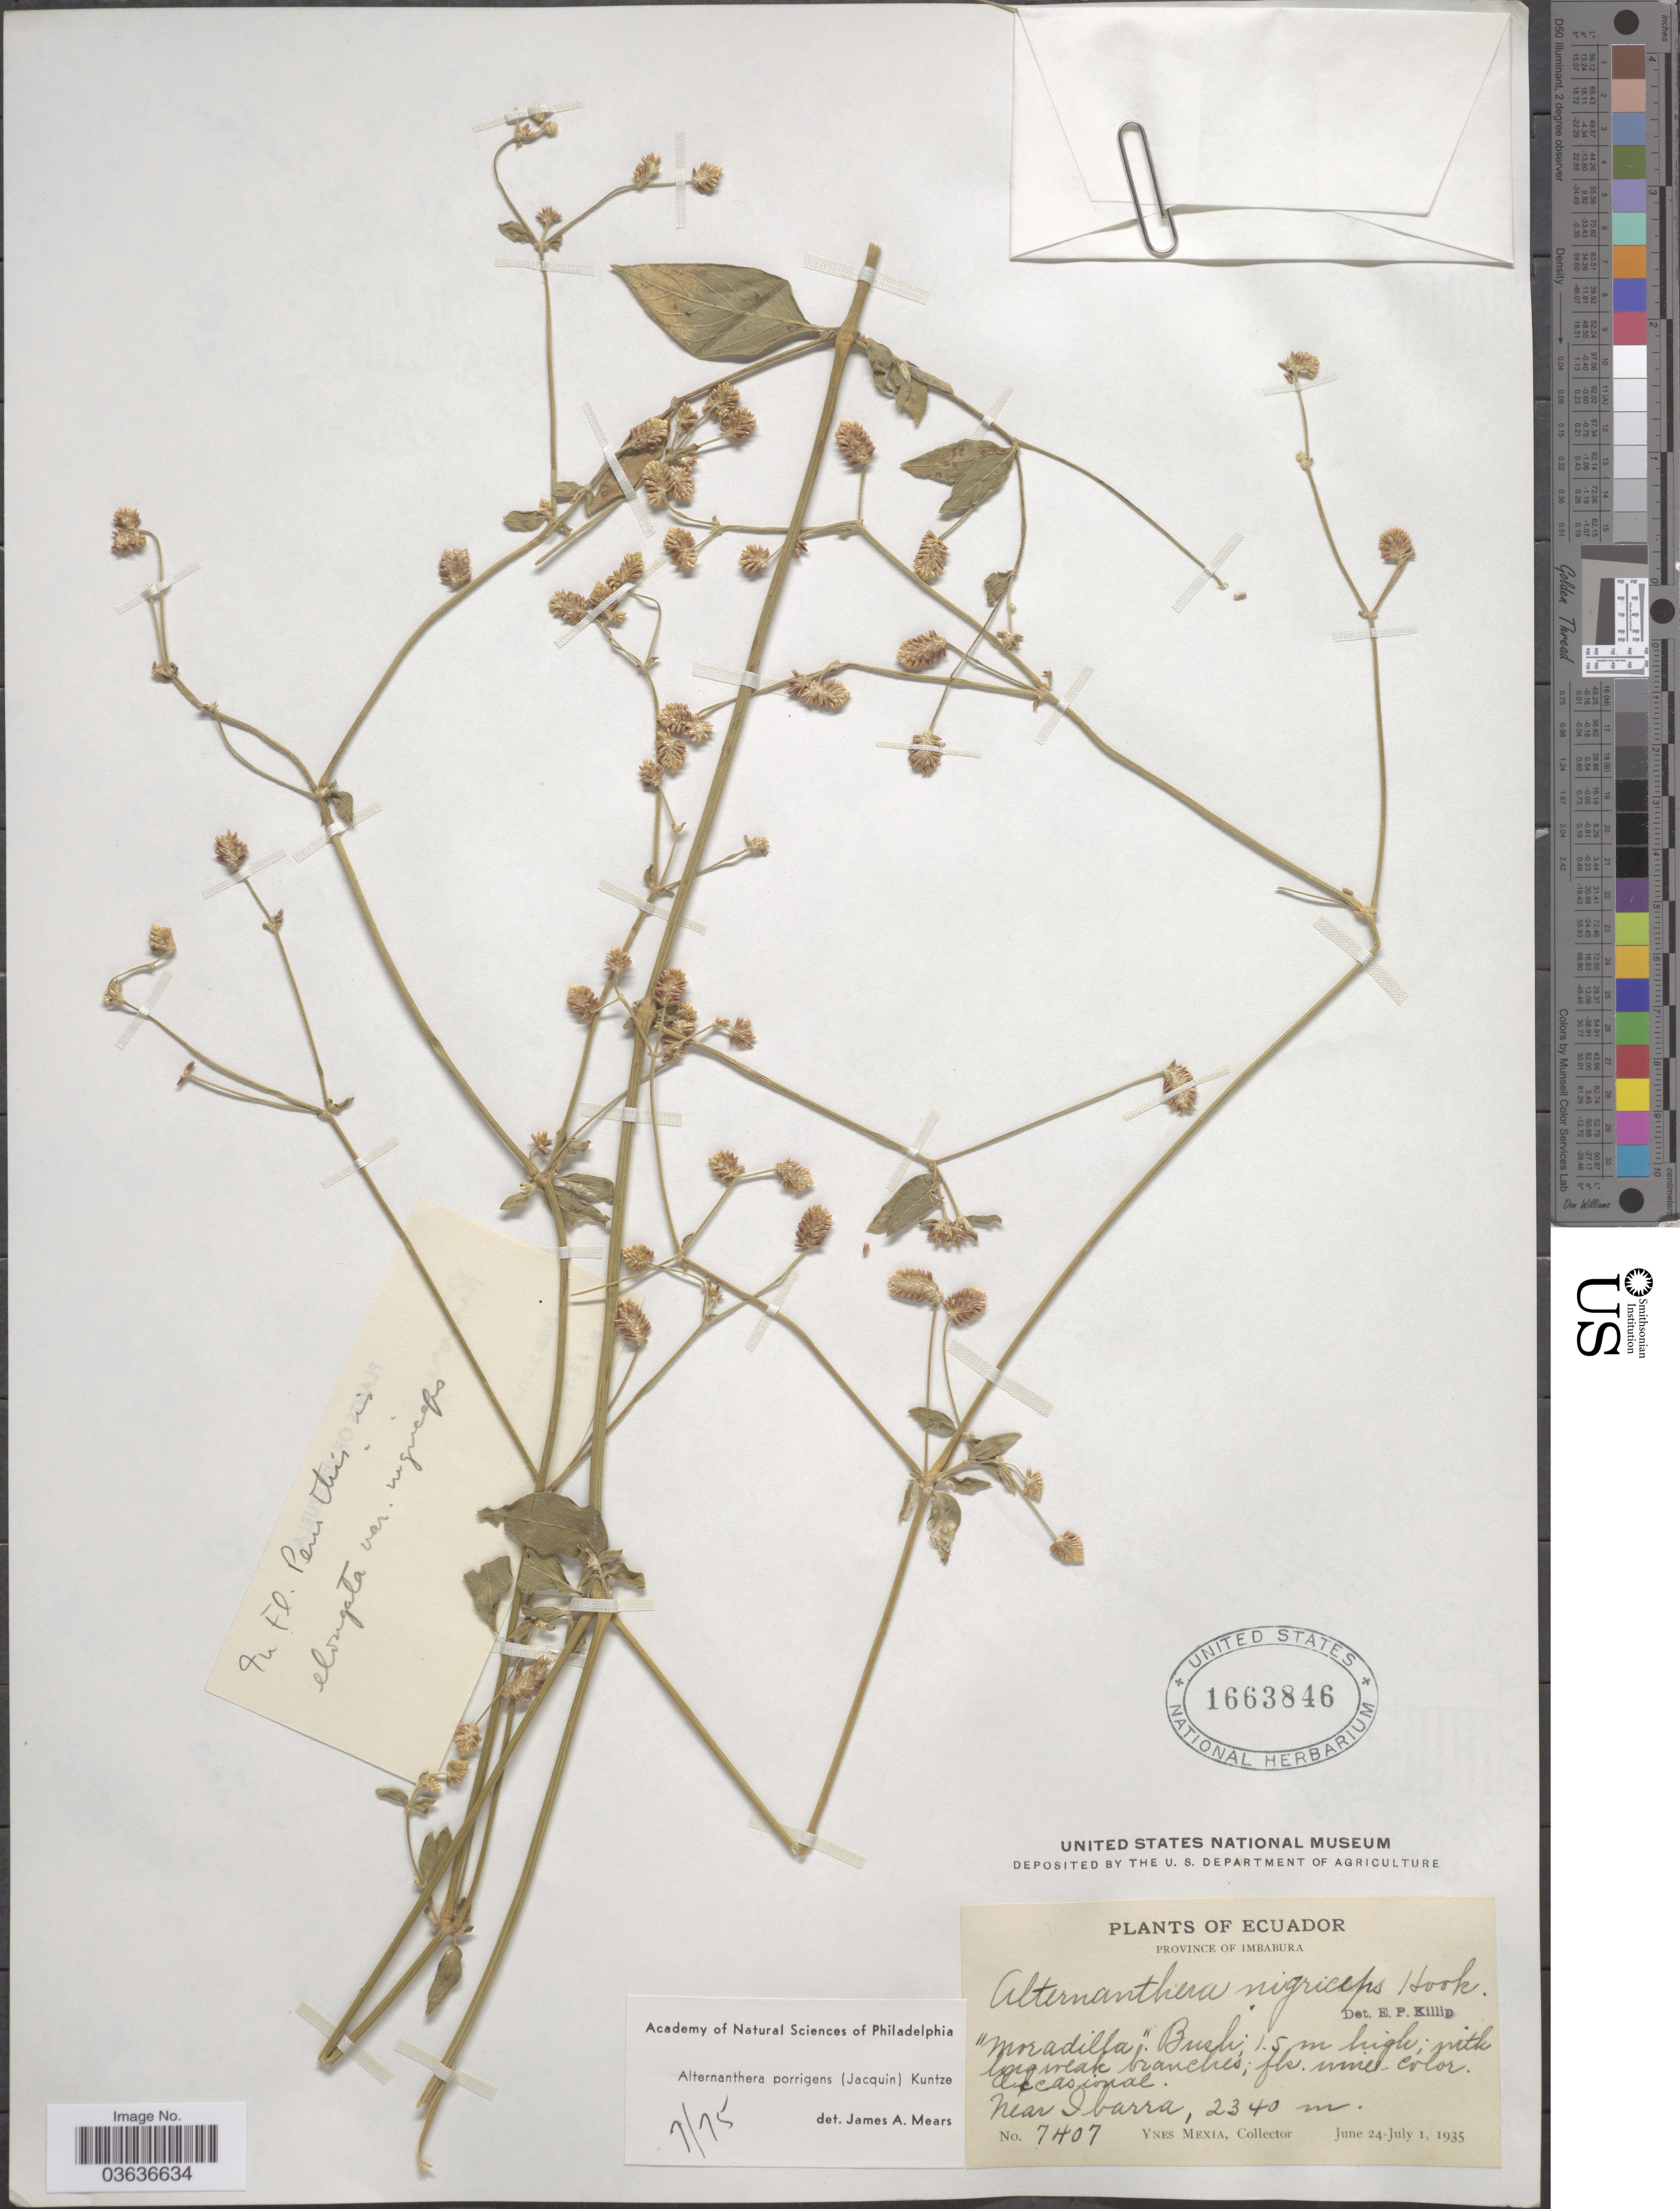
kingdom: Plantae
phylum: Tracheophyta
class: Magnoliopsida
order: Caryophyllales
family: Amaranthaceae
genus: Alternanthera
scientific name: Alternanthera porrigens var. porrigens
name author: (Jacq.) Kuntze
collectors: Y. Mexia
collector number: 7407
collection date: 1935-06-24/1935-07-01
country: Ecuador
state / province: Imbabura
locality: Near Ibarra.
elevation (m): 2340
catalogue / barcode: US 1663846